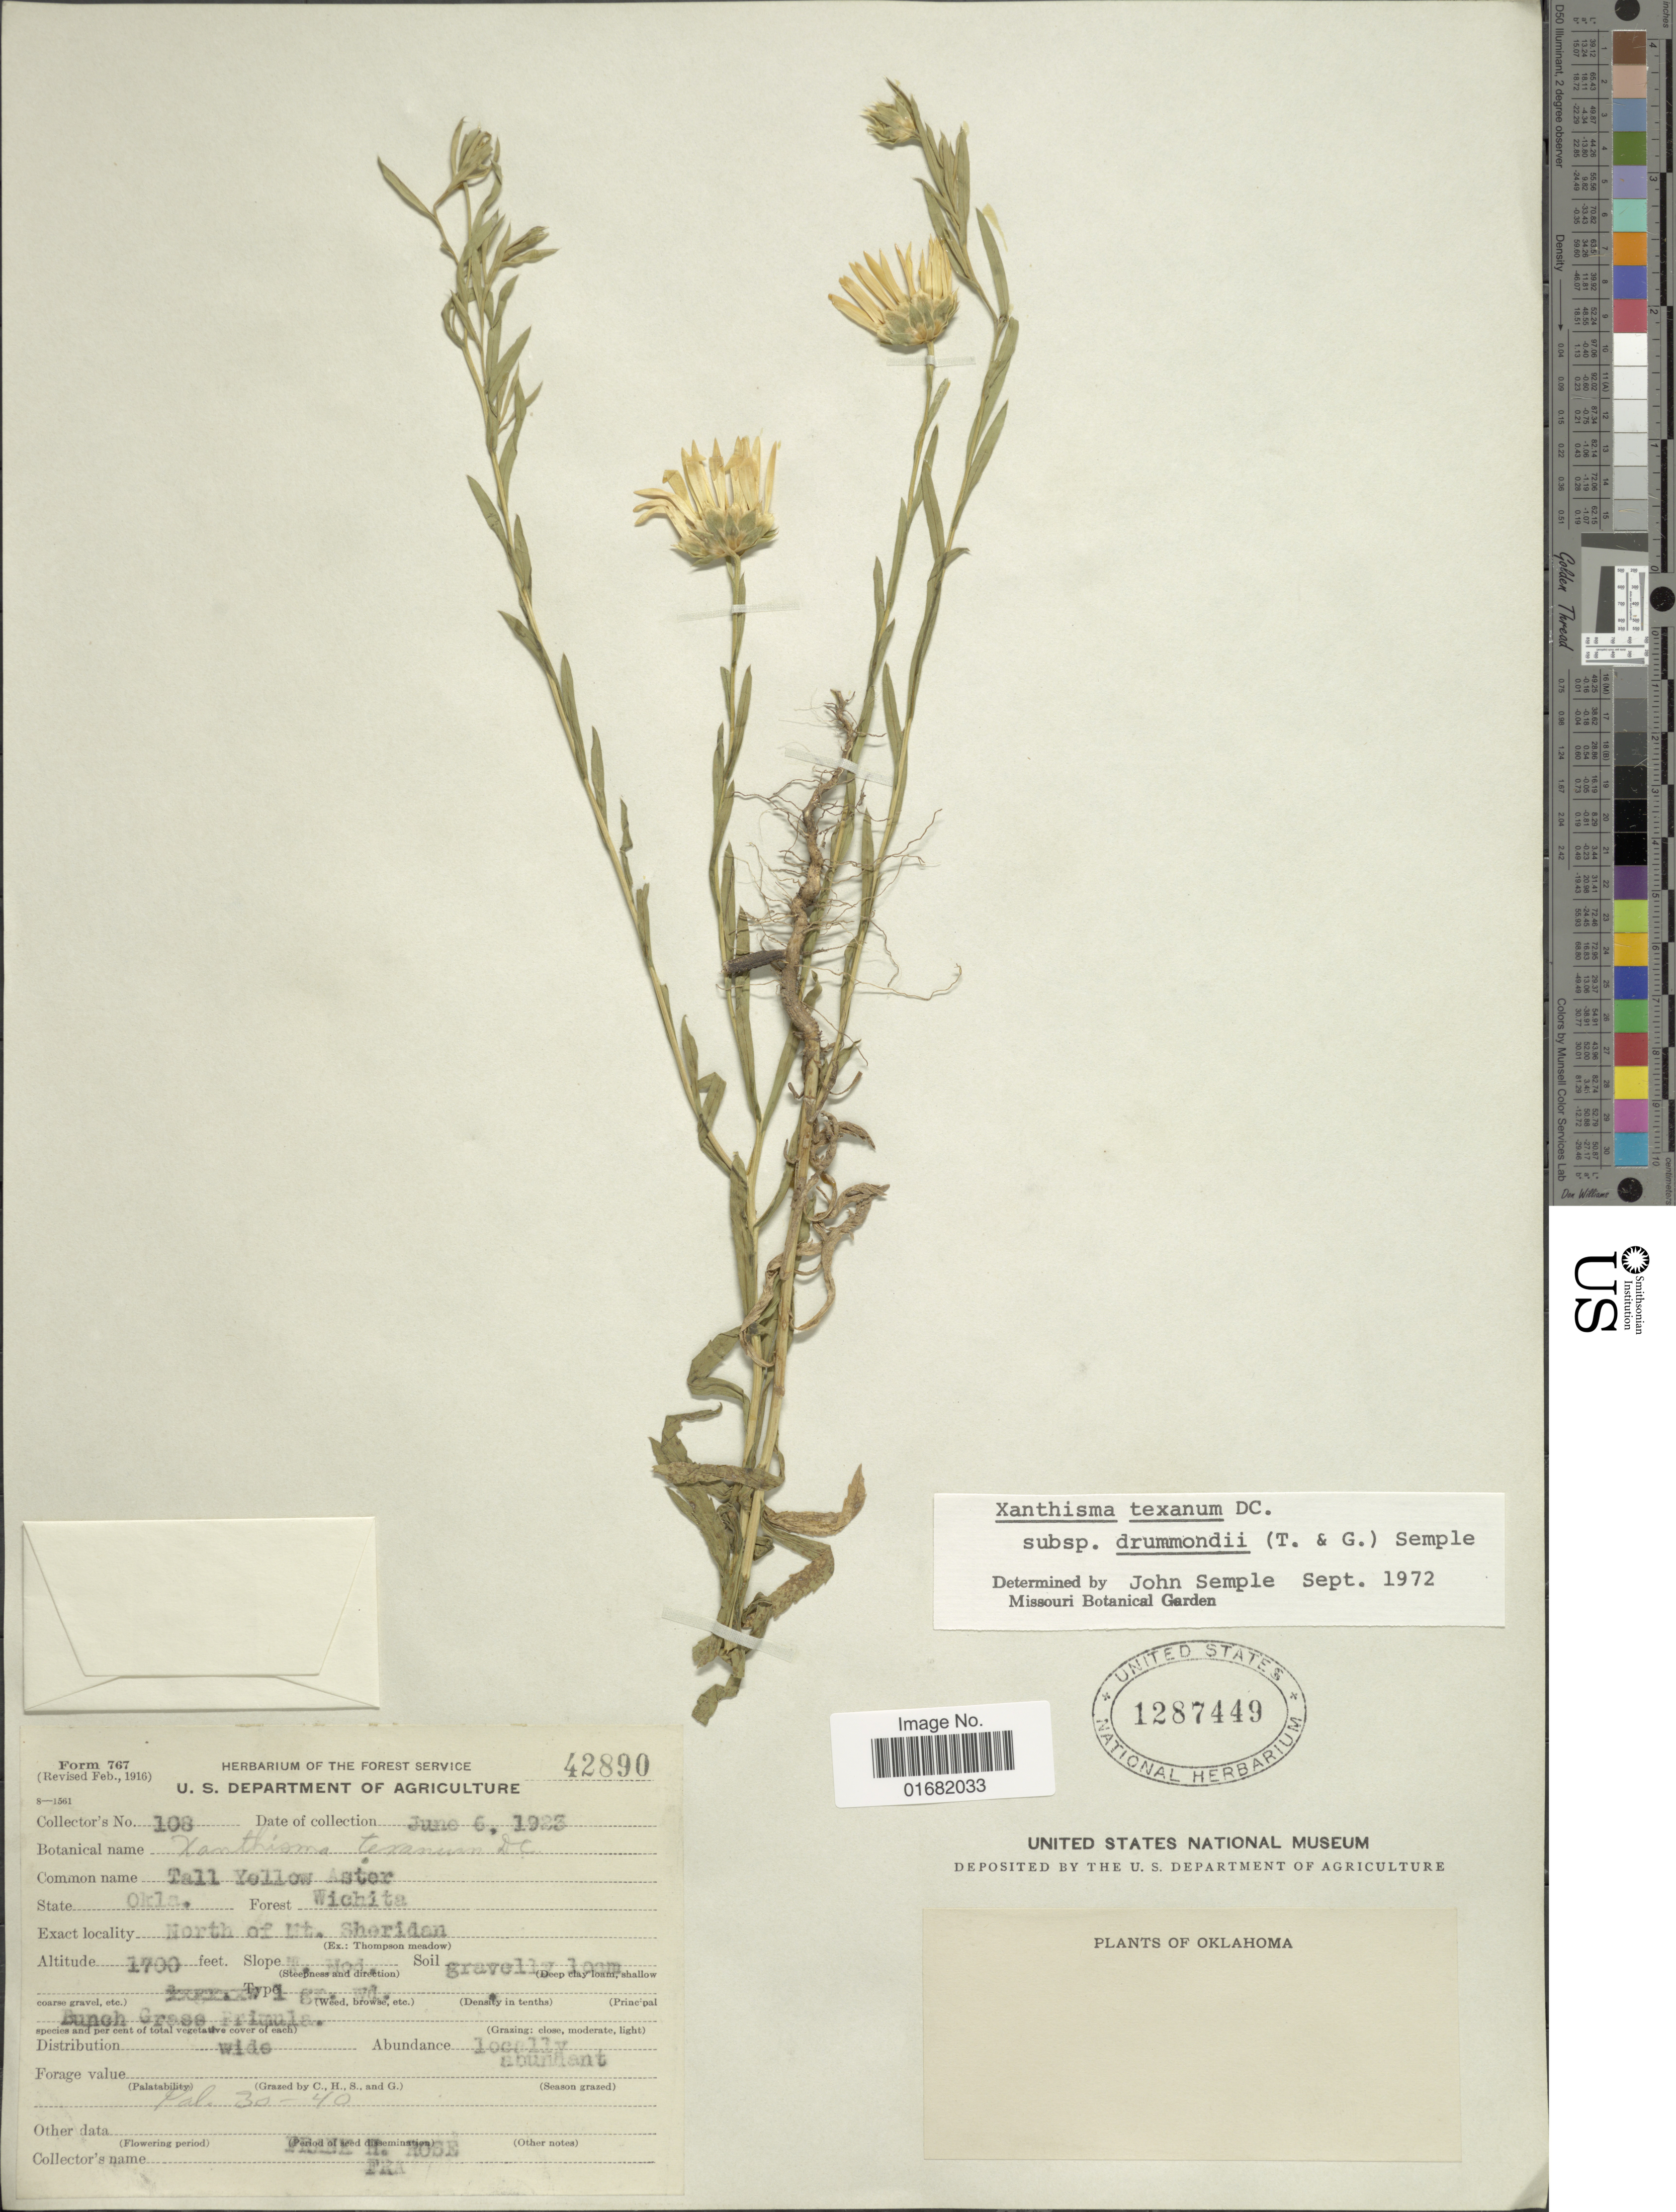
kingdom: Plantae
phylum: Tracheophyta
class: Magnoliopsida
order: Asterales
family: Asteraceae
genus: Xanthisma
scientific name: Xanthisma texanum subsp. drummondii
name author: (Torr. & A. Gray) Semple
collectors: F. H. Rose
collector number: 108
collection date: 1923-06-06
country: United States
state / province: Oklahoma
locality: Forest Wichita. North of Mt. Sheridan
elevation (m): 518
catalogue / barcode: US 1287449